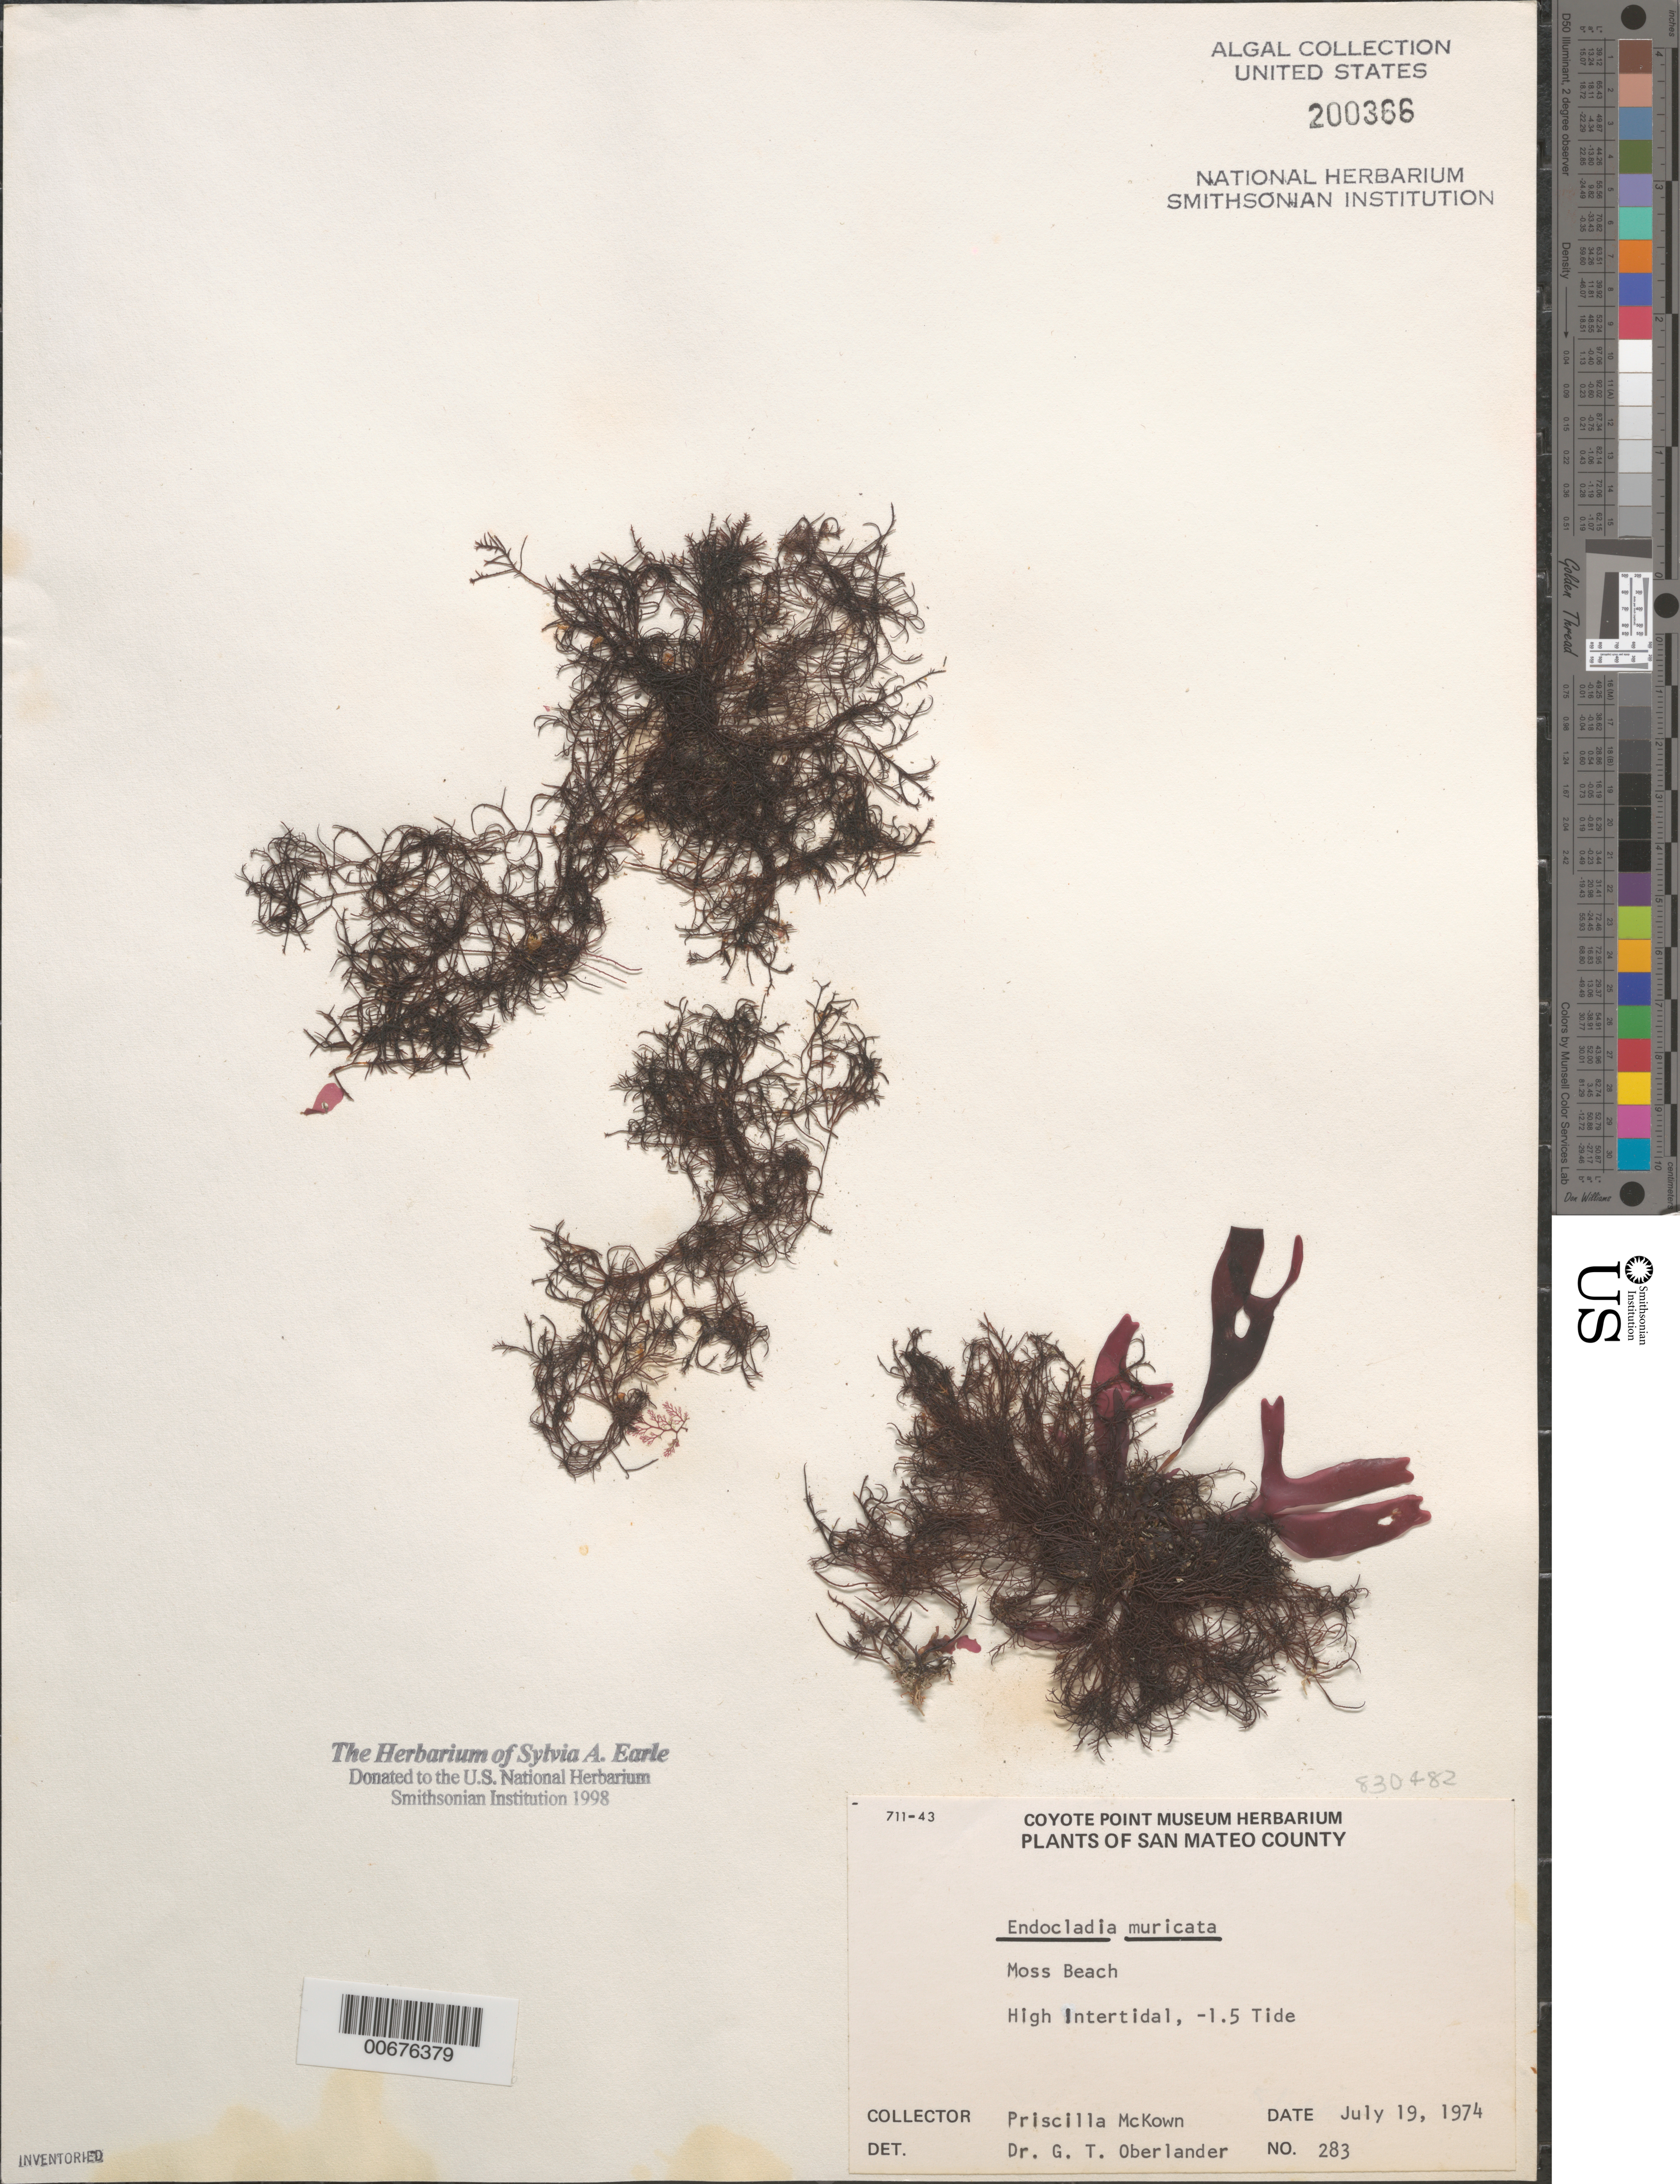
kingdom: Plantae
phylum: Rhodophyta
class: Florideophyceae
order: Gigartinales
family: Endocladiaceae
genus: Endocladia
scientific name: Endocladia muricata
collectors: P. McKown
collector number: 283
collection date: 1974-07-19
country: United States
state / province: California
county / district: San Mateo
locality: San Mateo County. Moss Beach. High Intertidal.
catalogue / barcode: US 200366